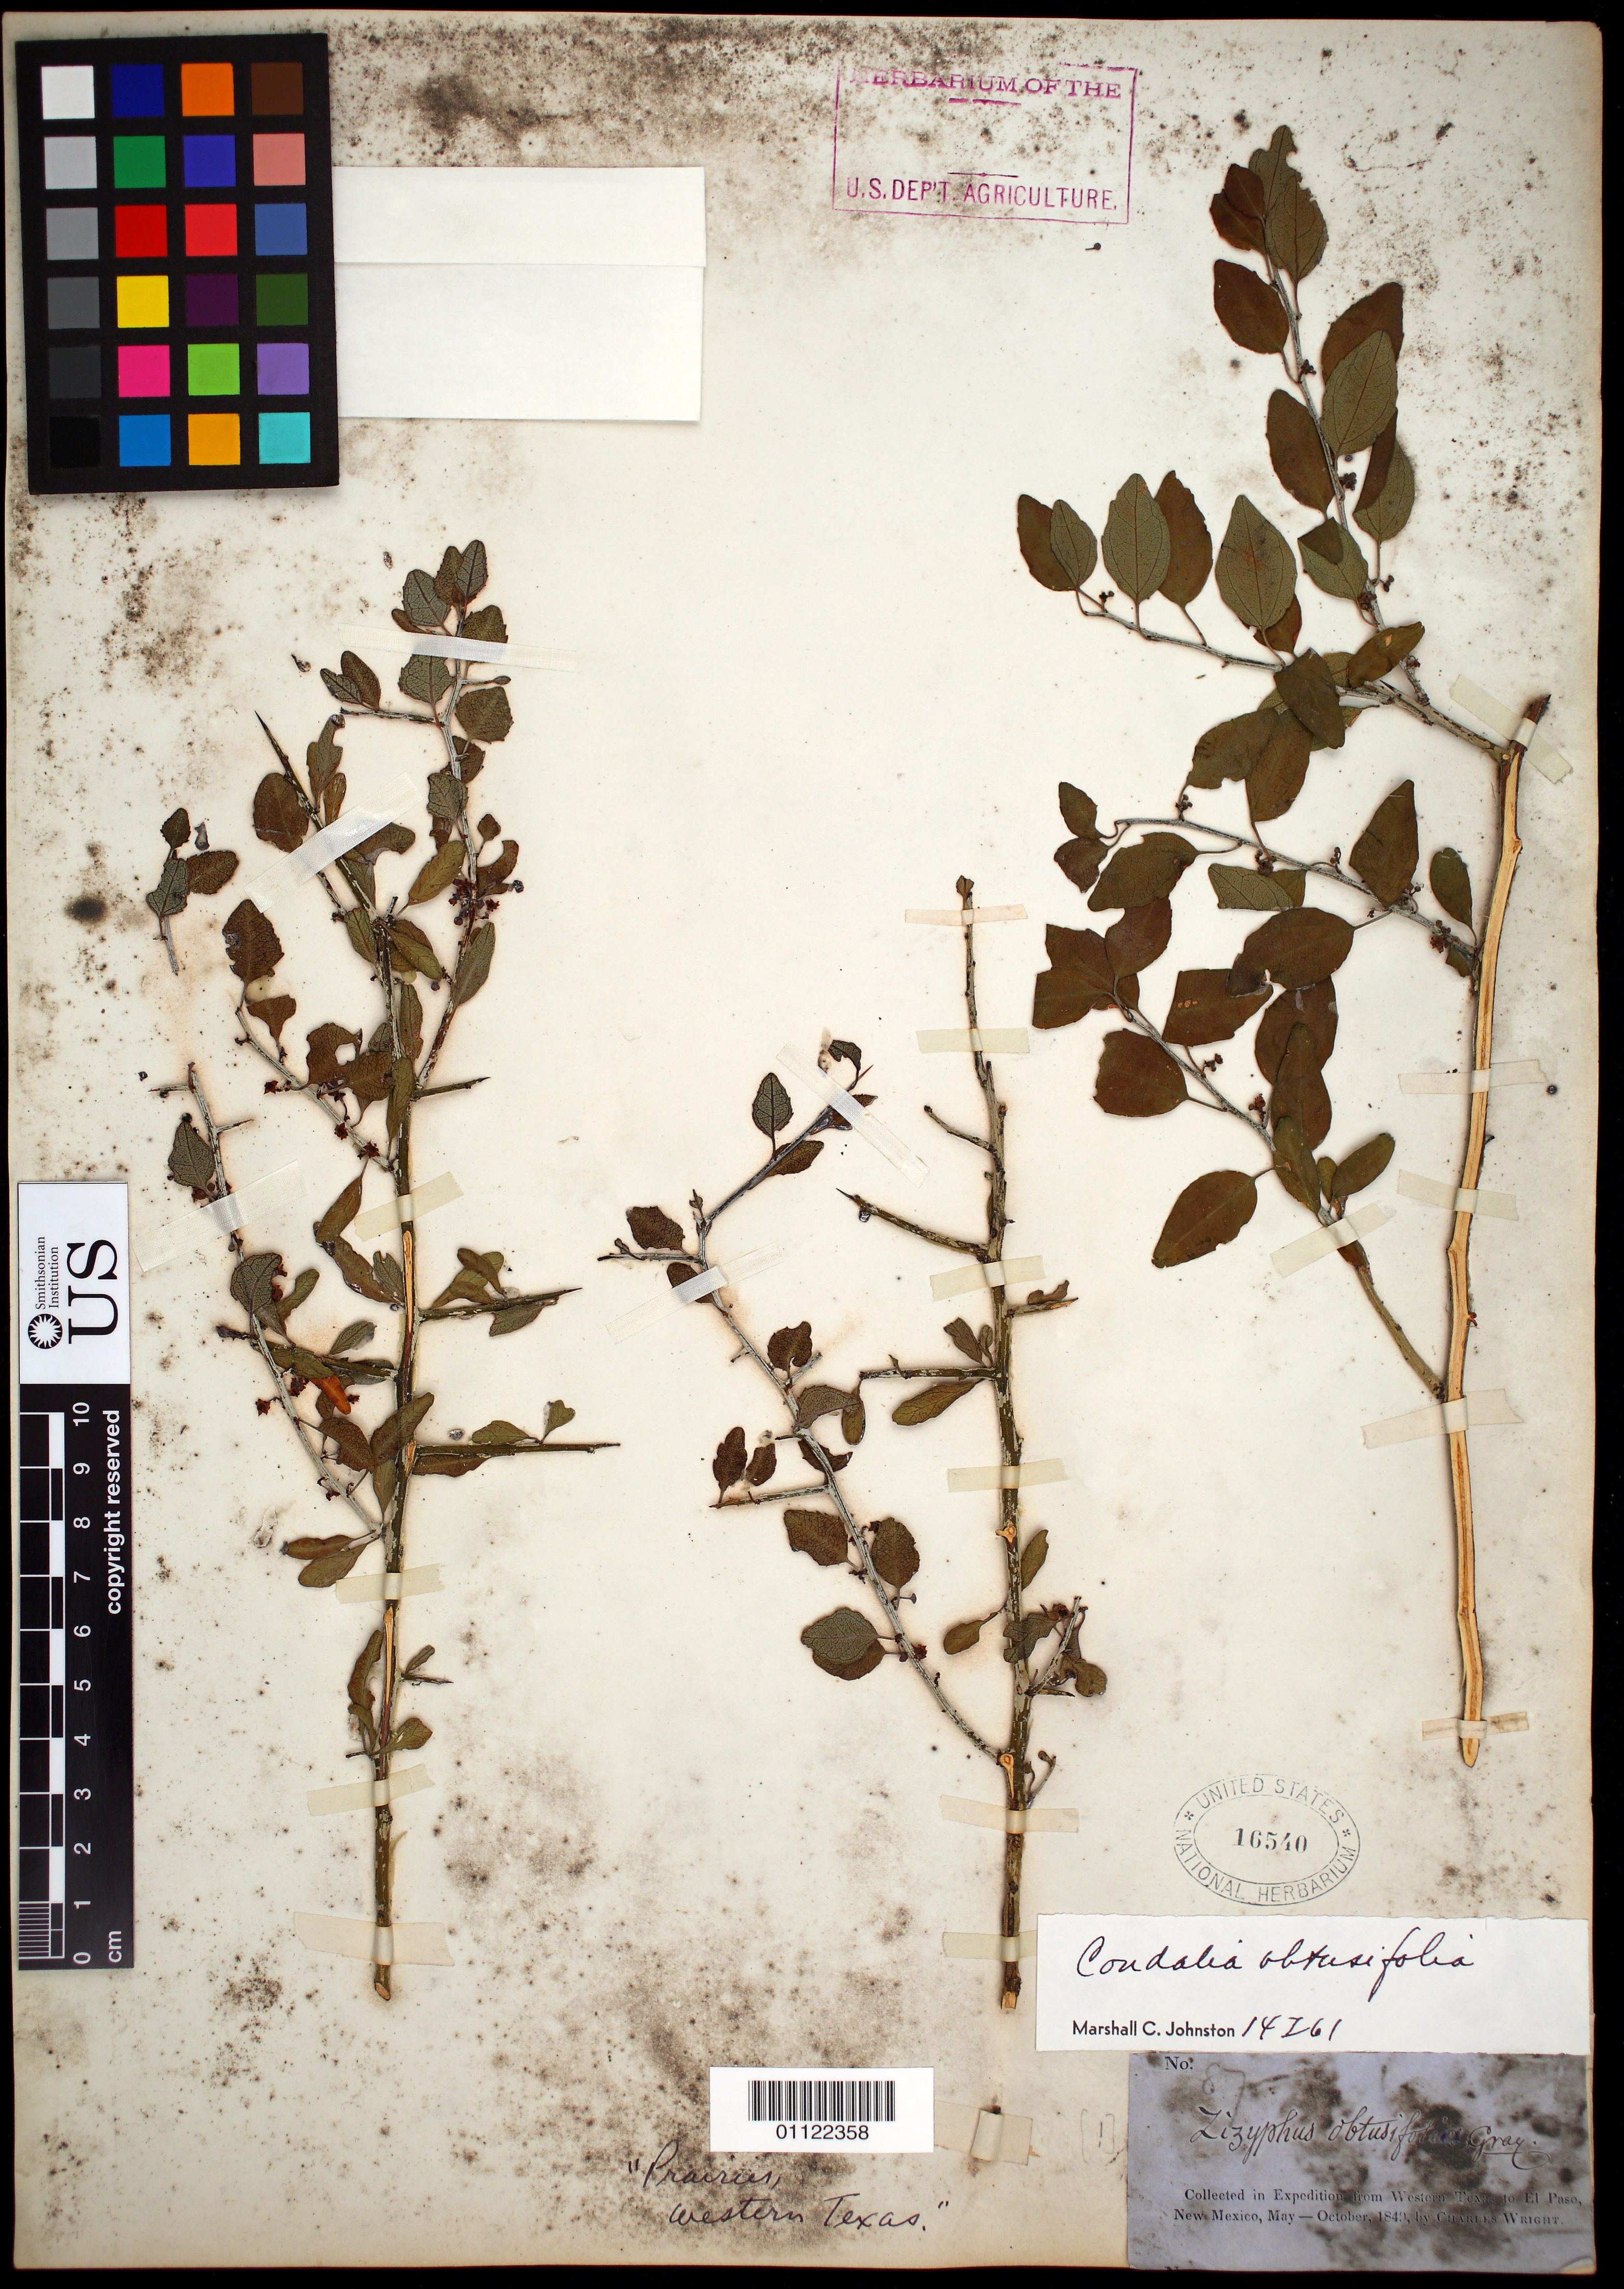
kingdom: Plantae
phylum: Tracheophyta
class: Magnoliopsida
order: Rosales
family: Rhamnaceae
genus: Sarcomphalus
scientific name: Sarcomphalus obtusifolius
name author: (Hook. ex Torr. & A. Gray) Hauenschild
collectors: C. C. Parry, J. M. Bigelow, C. Wright & A. C. V. Schott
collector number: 169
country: Mexico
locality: Valley of the Rio Grande, below Doñana.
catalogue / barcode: US 16531